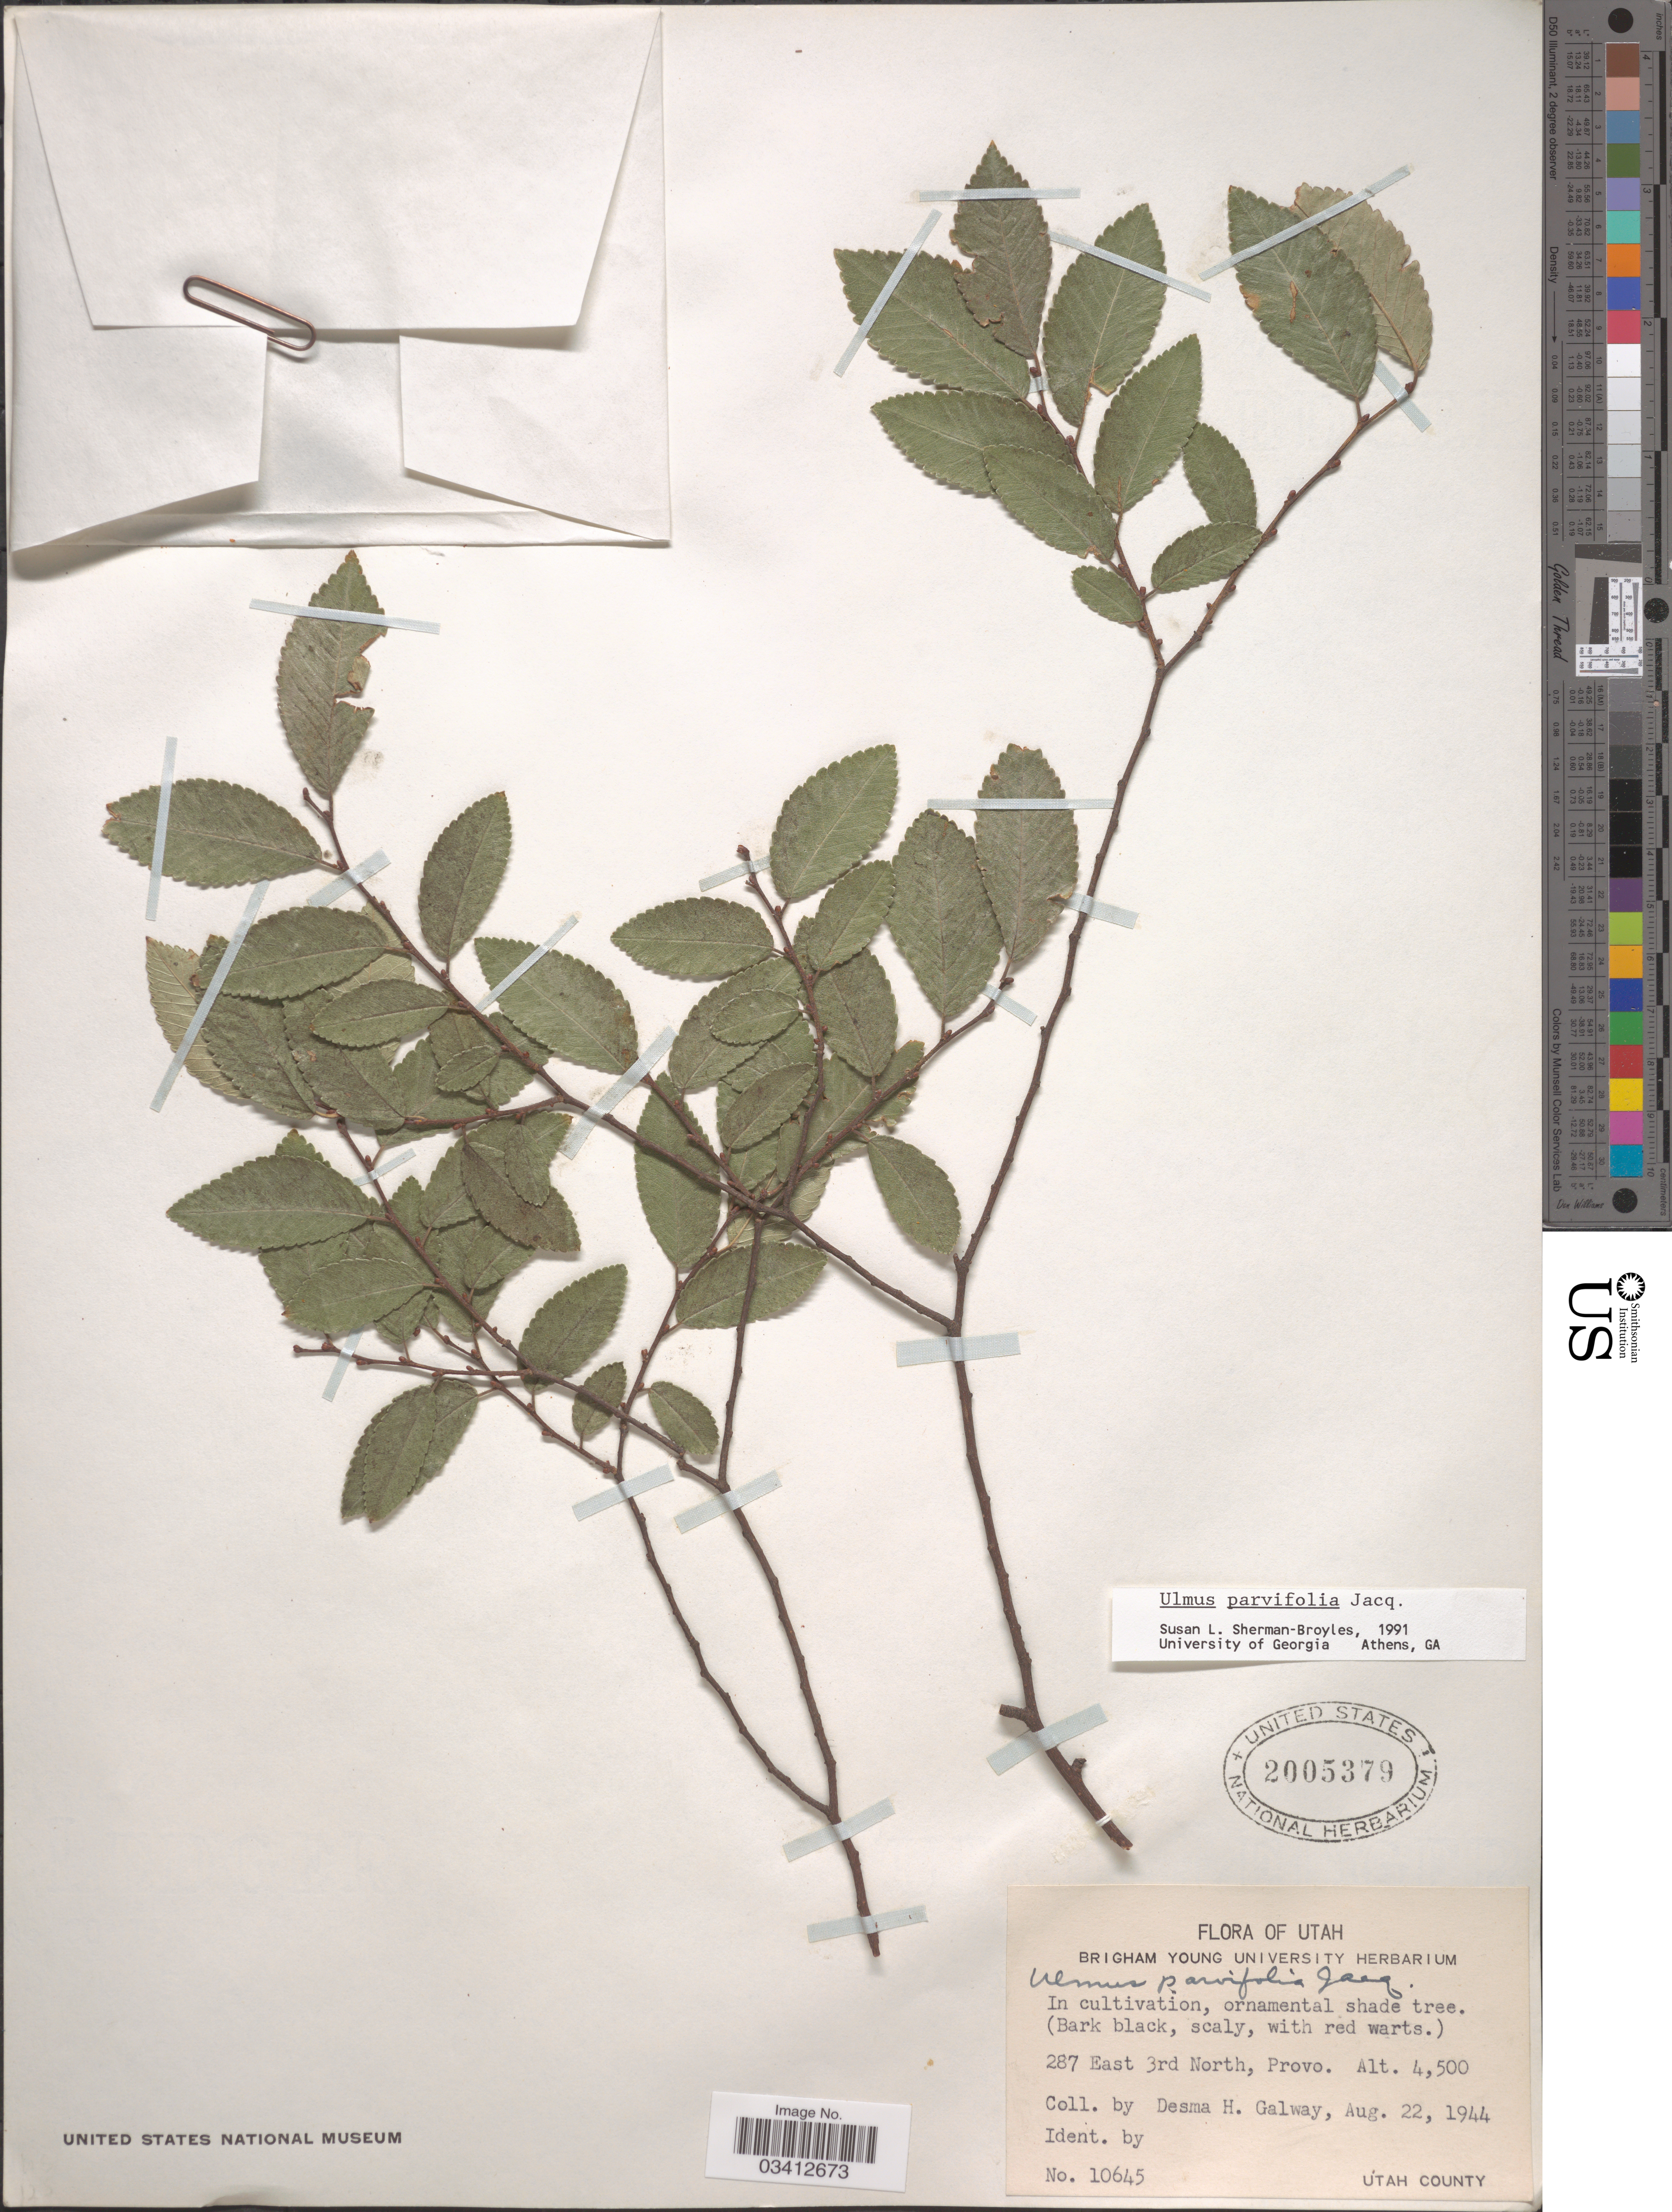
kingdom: Plantae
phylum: Tracheophyta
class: Magnoliopsida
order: Rosales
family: Ulmaceae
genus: Ulmus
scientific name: Ulmus parvifolia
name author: Jacq.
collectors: D. Galway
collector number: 10645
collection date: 1944-08-22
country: United States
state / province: Utah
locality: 287 East 3rd North, Provo. Utah County.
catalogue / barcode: US 2005379